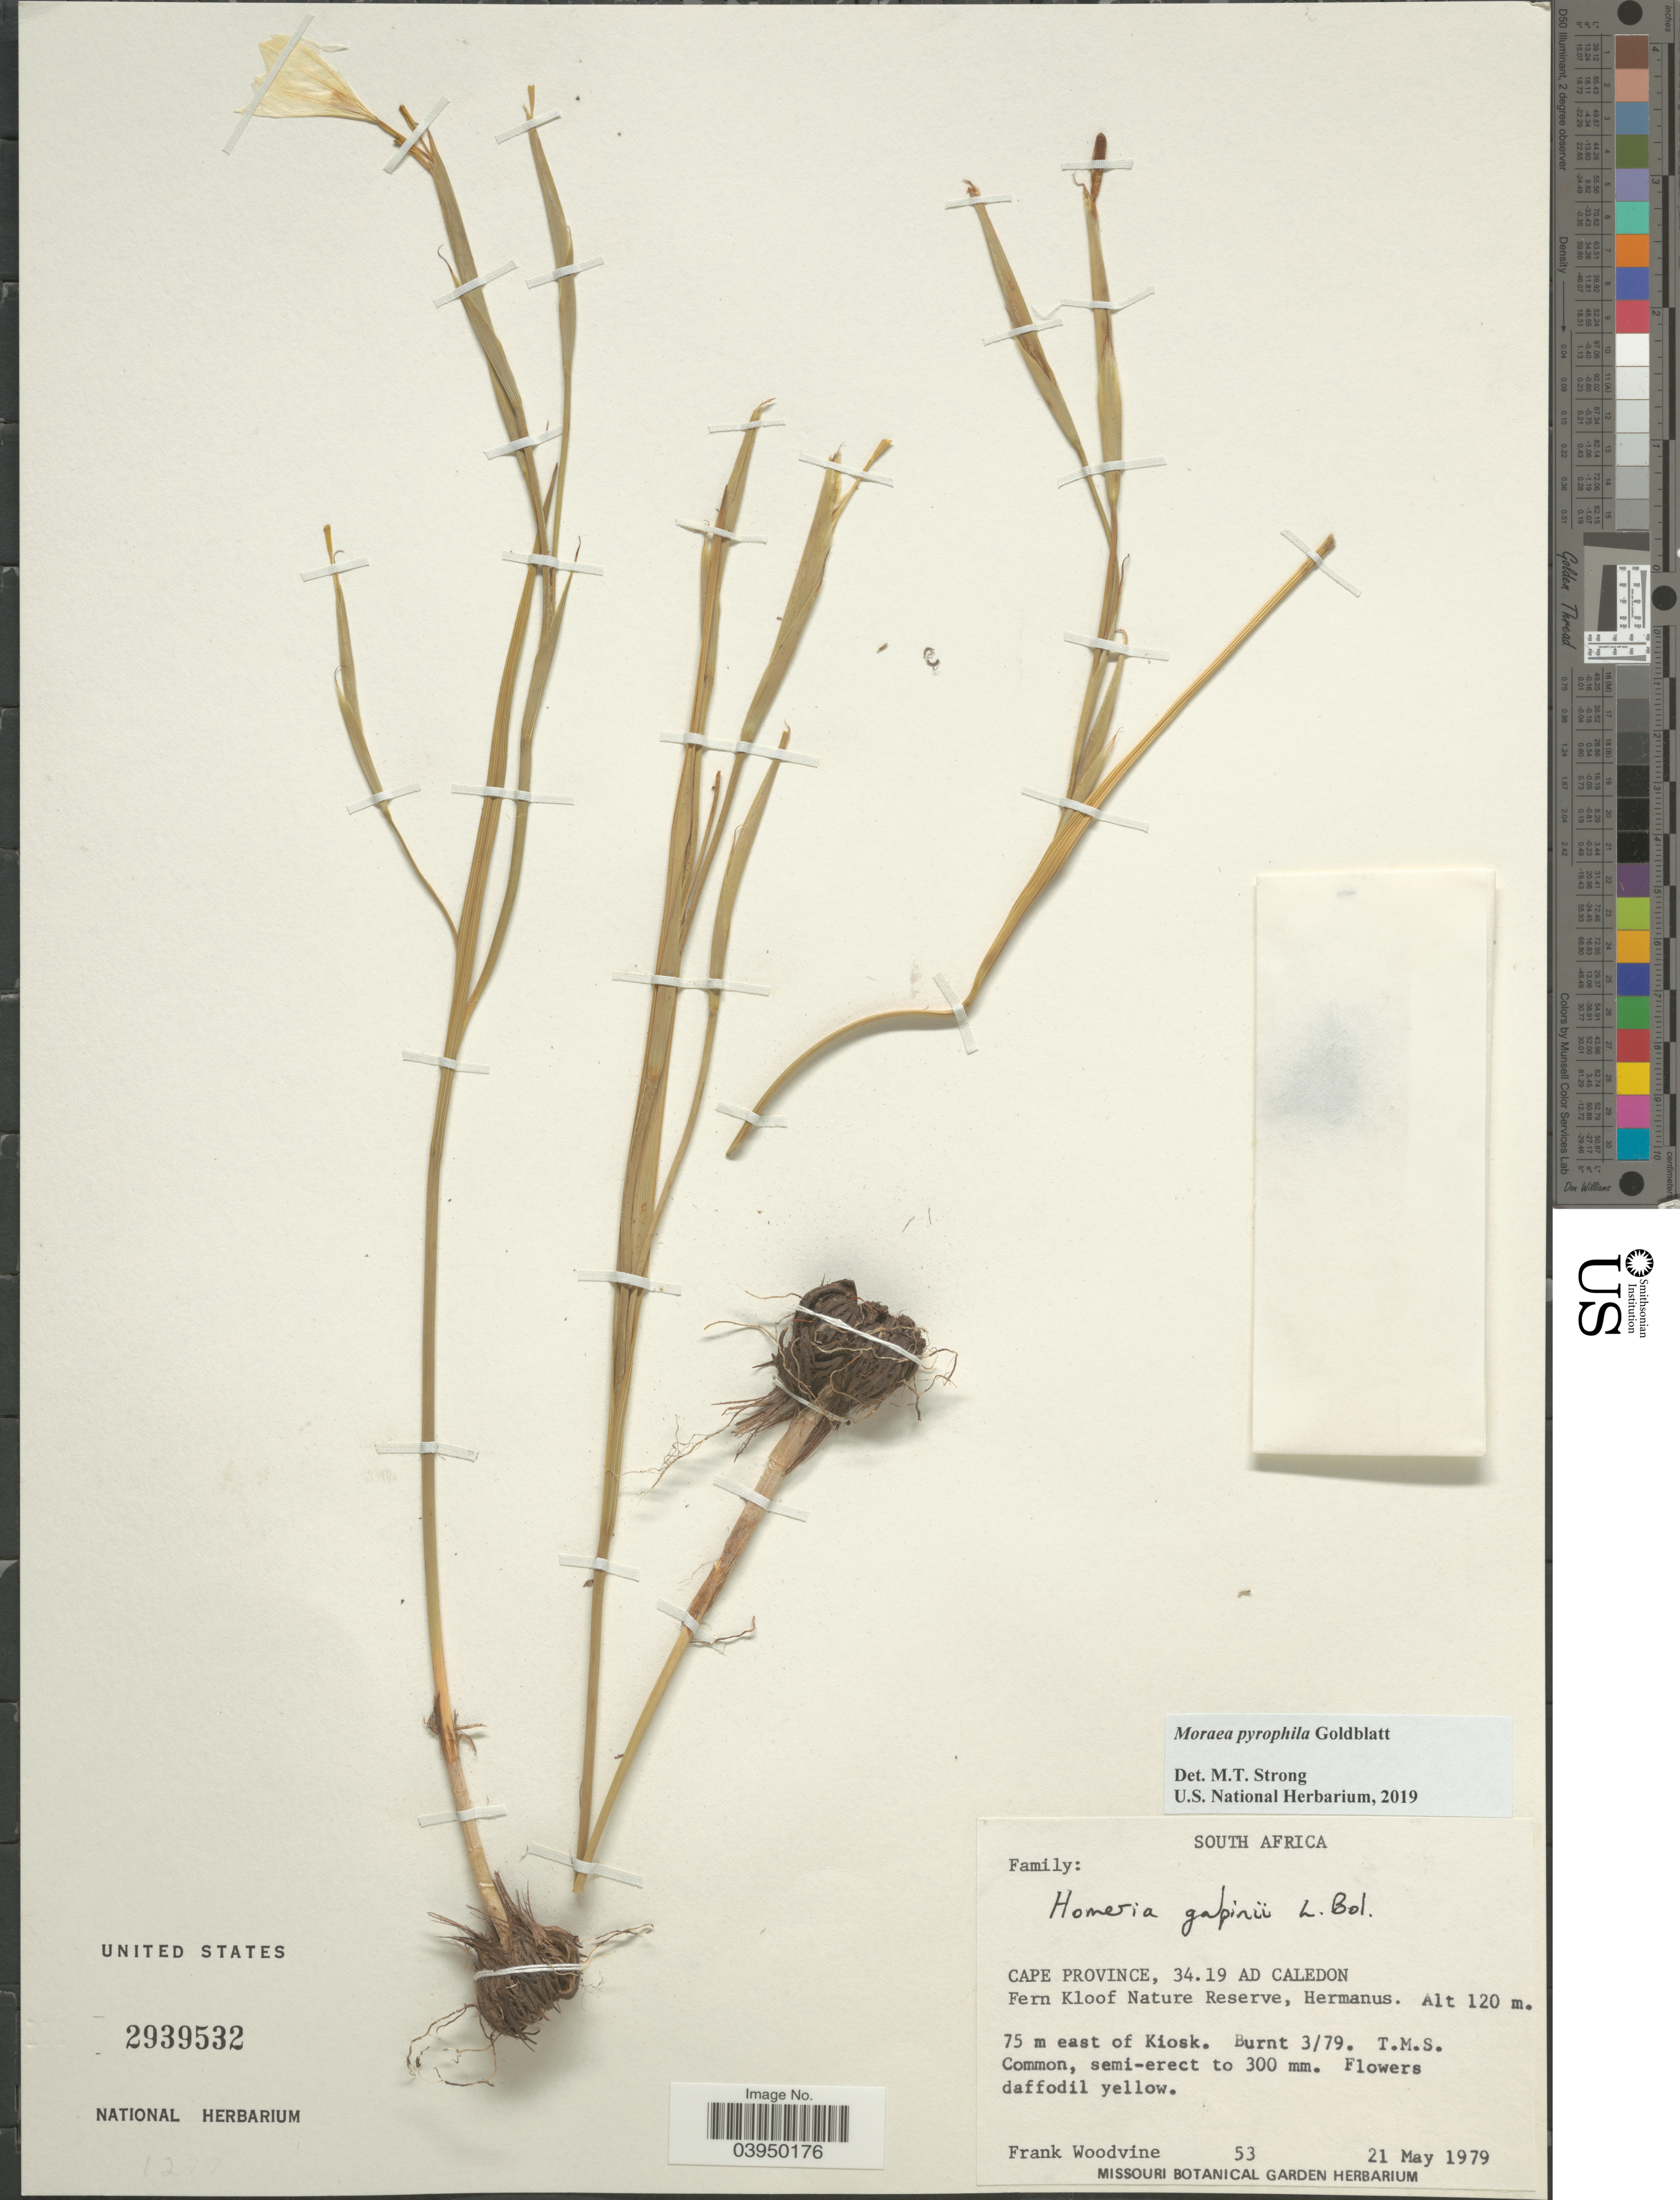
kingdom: Plantae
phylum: Tracheophyta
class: Liliopsida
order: Asparagales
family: Iridaceae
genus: Moraea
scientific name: Moraea pyrophila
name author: Goldblatt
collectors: F. Woodvine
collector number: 53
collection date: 1979-05-21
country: South Africa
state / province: Western Cape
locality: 34.19 AD Caledon. Fern Kloof Nature Reserve, Hermanus. 75 m east of Kiosk. Burnt 3/79. T.M.S.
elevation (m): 120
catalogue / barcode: US 2939532